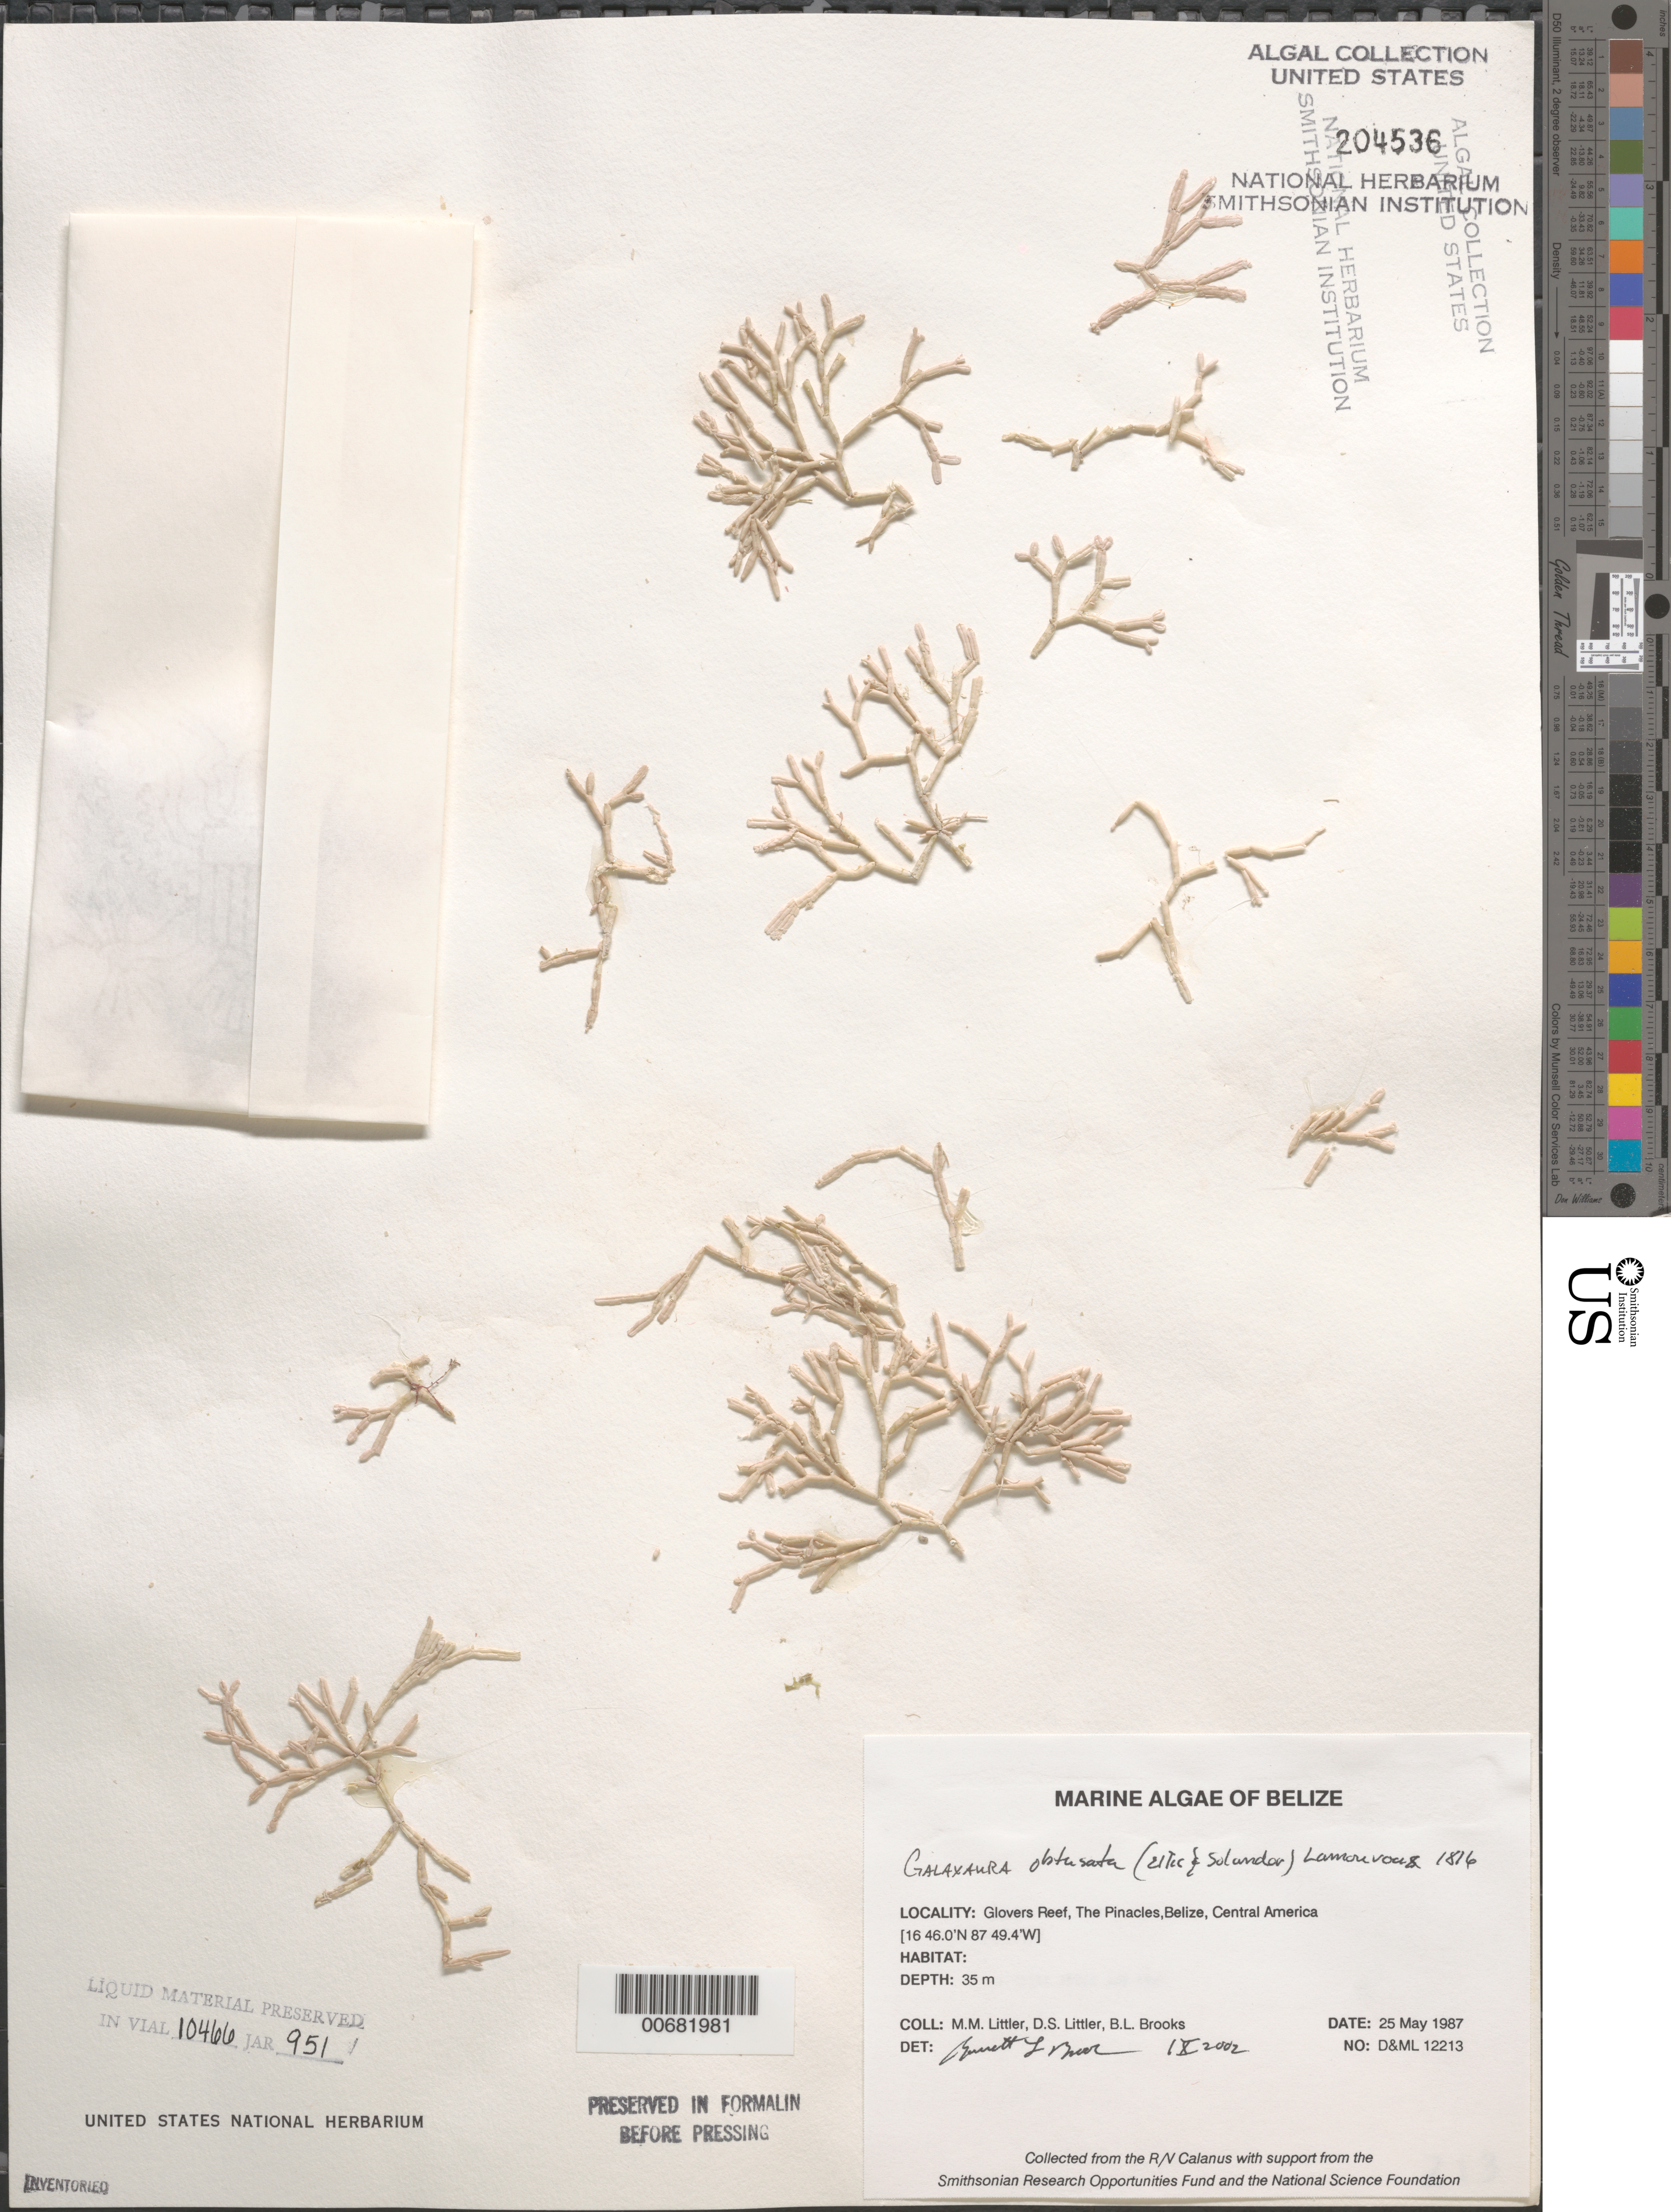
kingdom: Plantae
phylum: Rhodophyta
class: Florideophyceae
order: Nemaliales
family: Galaxauraceae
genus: Dichotomaria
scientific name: Dichotomaria obtusata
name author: (Ellis & Sol.) Lam.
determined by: Algae name updating Project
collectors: M. M. Littler, D. S. Littler & B. Brooks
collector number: D&ML 12213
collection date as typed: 25 May 1987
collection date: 1987-05-25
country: Belize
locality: Glover's Reef, The Pinnacles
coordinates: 16 46.0'N, 87 49.4'W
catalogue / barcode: US 204536